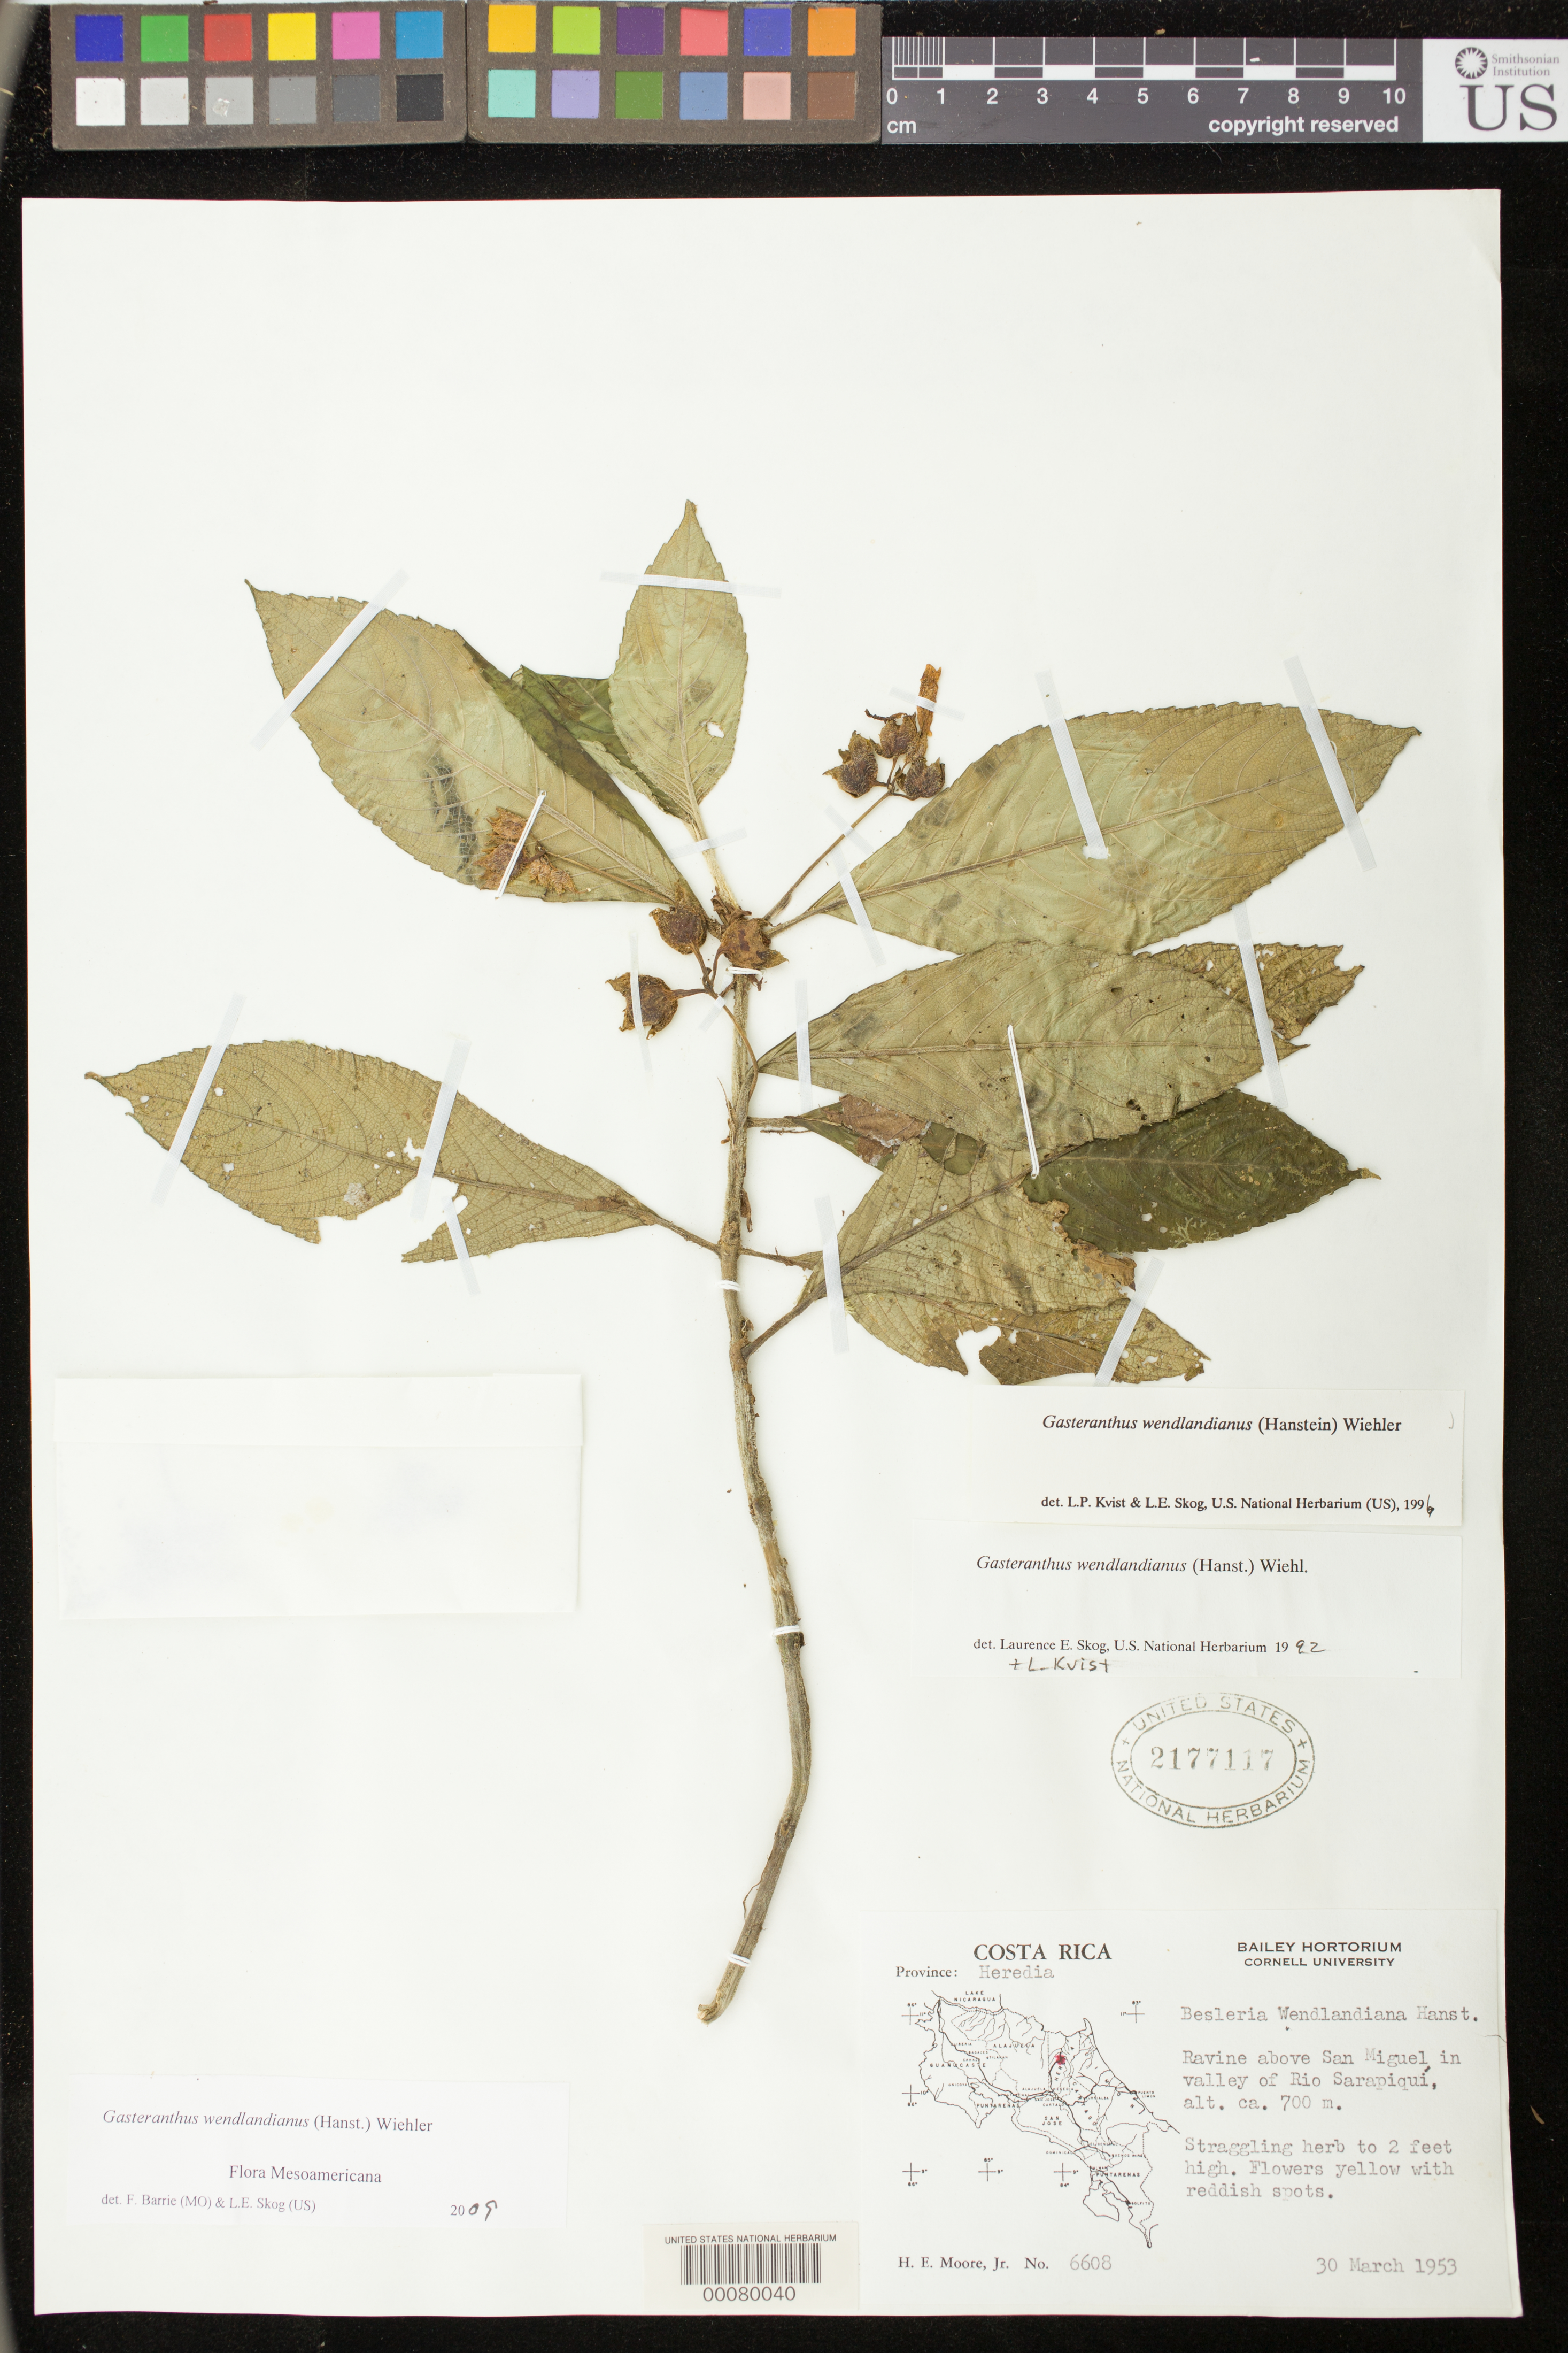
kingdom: Plantae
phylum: Tracheophyta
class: Magnoliopsida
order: Lamiales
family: Gesneriaceae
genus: Gasteranthus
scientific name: Gasteranthus wendlandianus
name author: (Hanst.) Wiehler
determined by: Skog, Laurence E.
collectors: H. E. Moore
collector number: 6608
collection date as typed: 30 Mar 1953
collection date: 1953-03-30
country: Costa Rica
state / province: Heredia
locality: Ravine above San Miguel in valley of Rio Sarapiquí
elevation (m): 700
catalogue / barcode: US 2177117